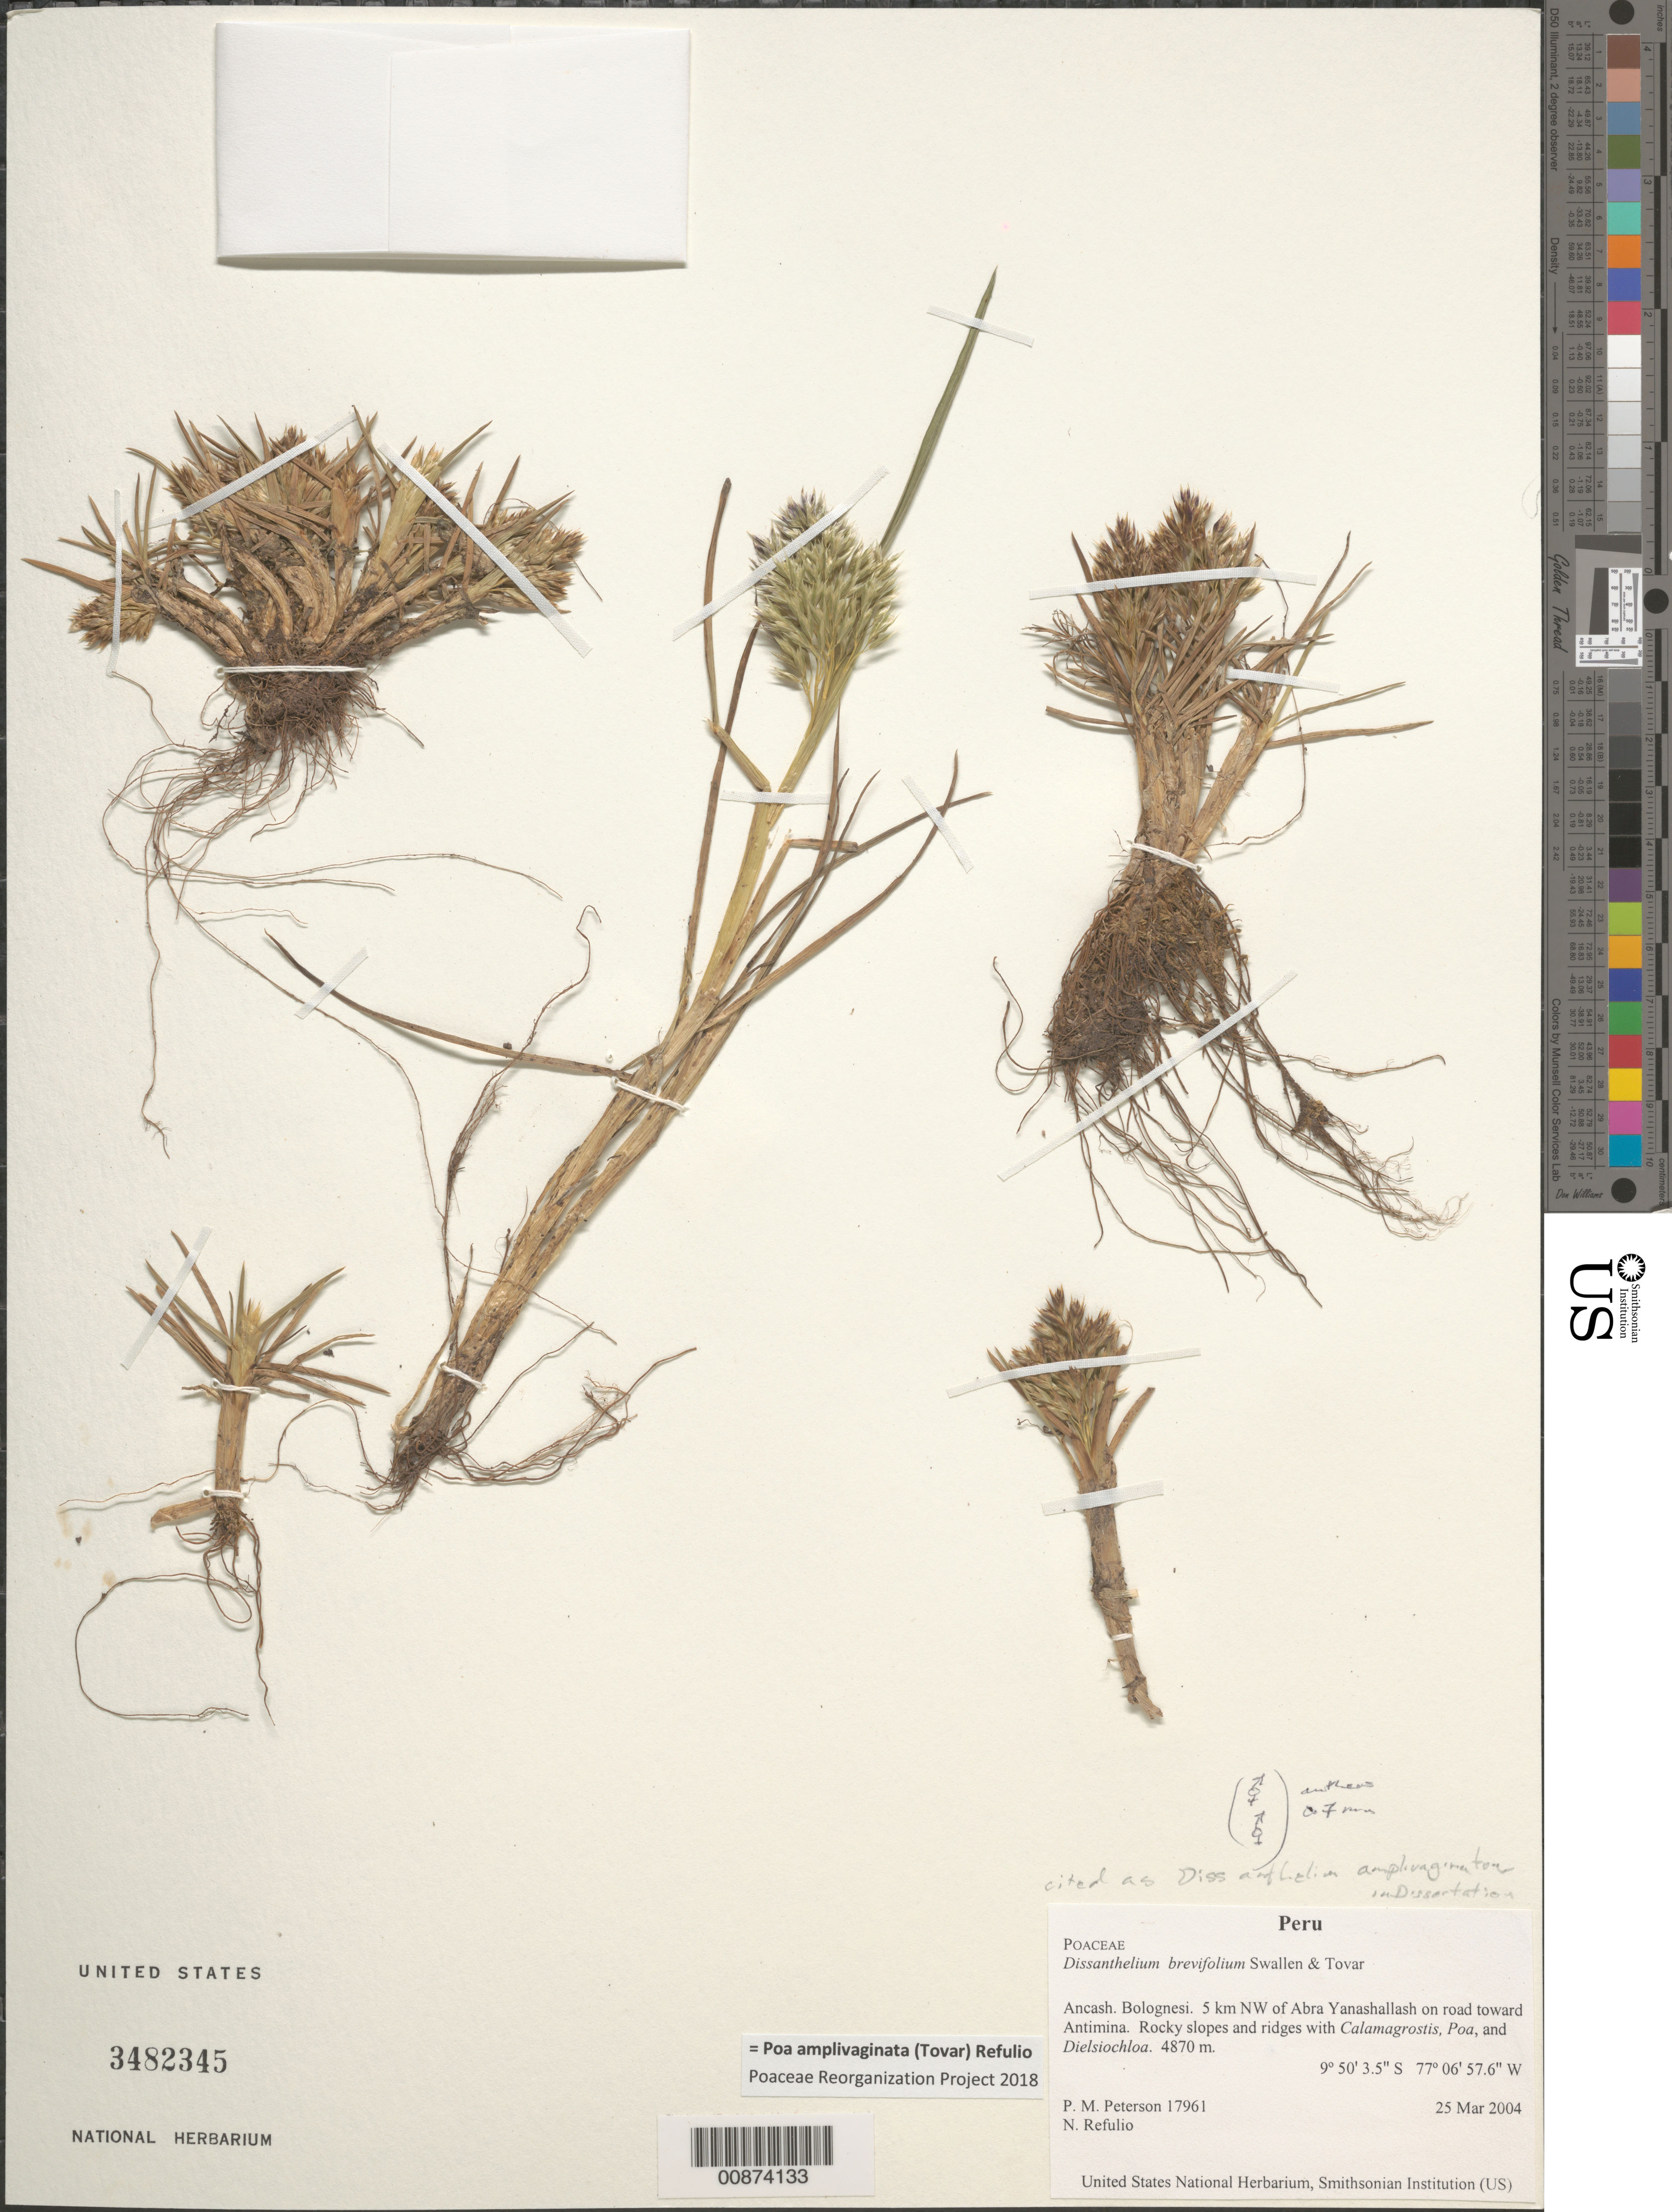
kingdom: Plantae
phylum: Tracheophyta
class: Liliopsida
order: Poales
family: Poaceae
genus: Poa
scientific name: Poa amplivaginata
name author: (Tovar) Refulio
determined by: Poaceae Reorganization Project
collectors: P. M. Peterson & N. Refulio-Rodríguez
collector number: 17961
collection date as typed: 25 Mar 2004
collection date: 2004-03-25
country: Peru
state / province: Ancash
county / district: Bolognesi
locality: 5 km NW of Abra Yanashallash on road toward Antimina. Rocky slopes and ridges with Calamagrostis, Poa, and Dielsiochloa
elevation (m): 4870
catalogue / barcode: US 3482345